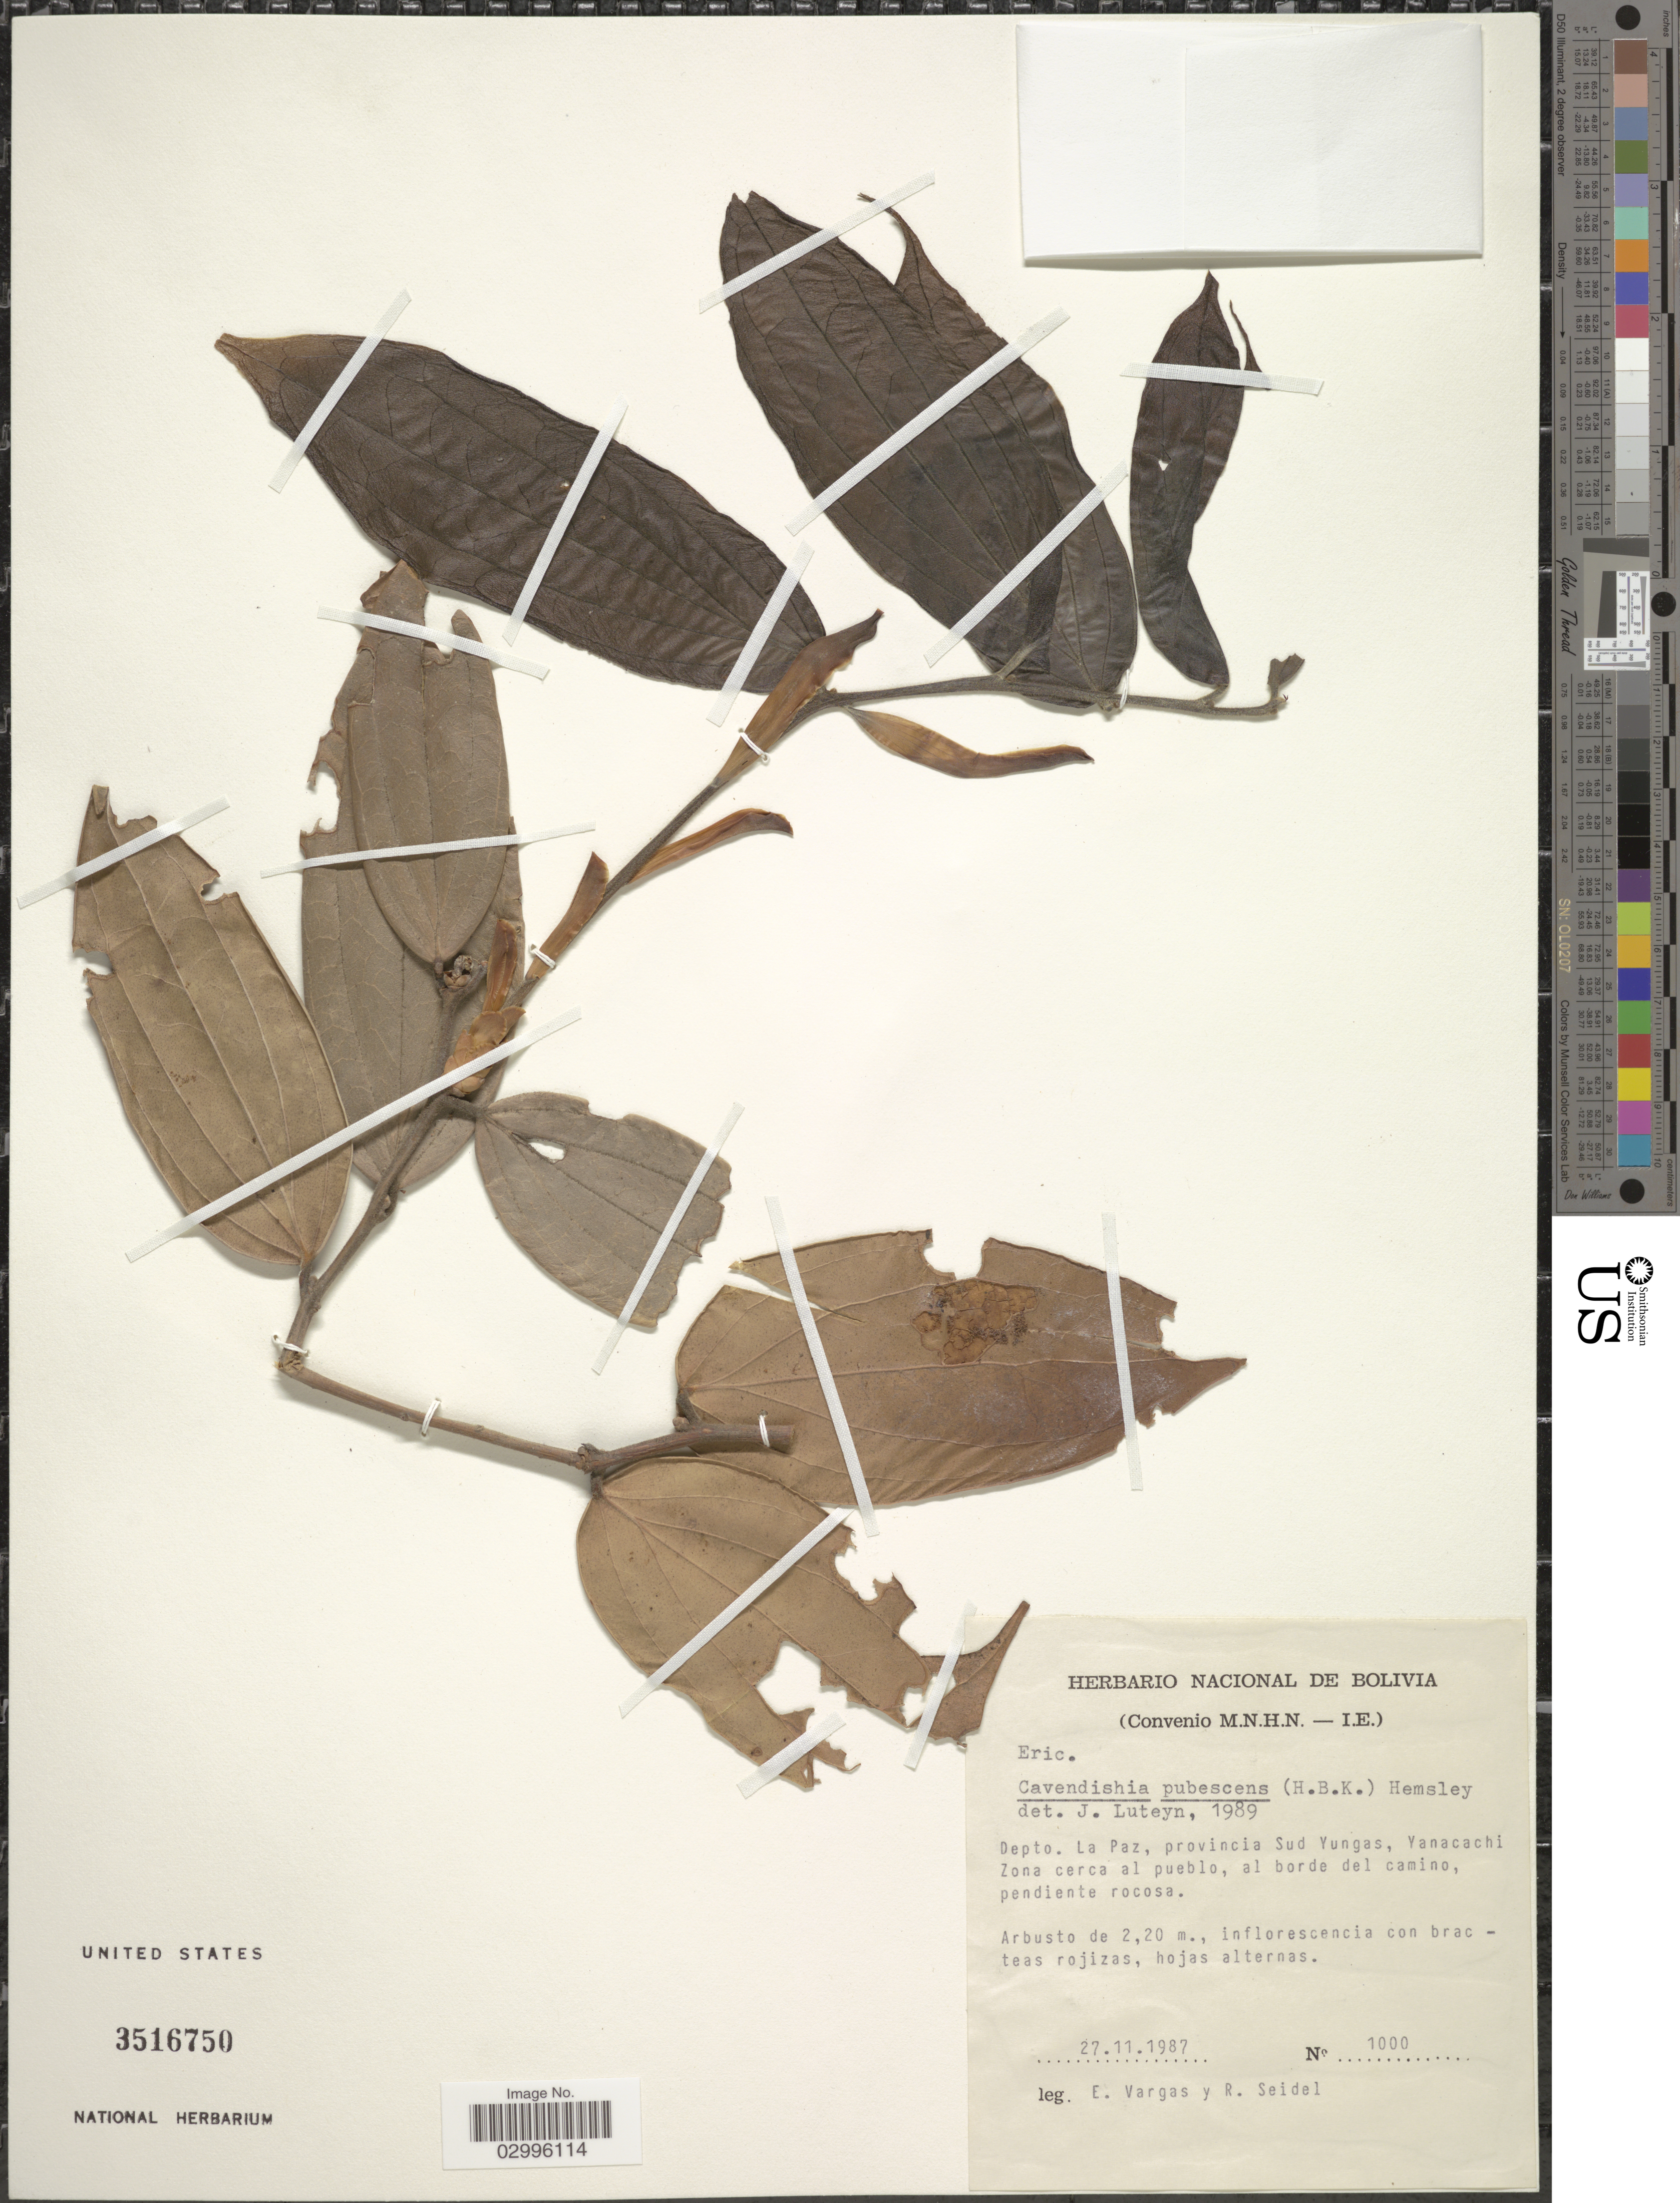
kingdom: Plantae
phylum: Tracheophyta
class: Magnoliopsida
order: Ericales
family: Ericaceae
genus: Cavendishia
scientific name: Cavendishia pubescens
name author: (Kunth) Hemsl.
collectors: E. Vargas & R. Seidel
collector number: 1000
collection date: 1987-11-27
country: Bolivia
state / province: La Paz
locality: Depto. La Paz, provincia Sud Yungas, Yanacachi Zona cerca al pueblo, al borde del camino pendiente rocosa.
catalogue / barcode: US 3516750